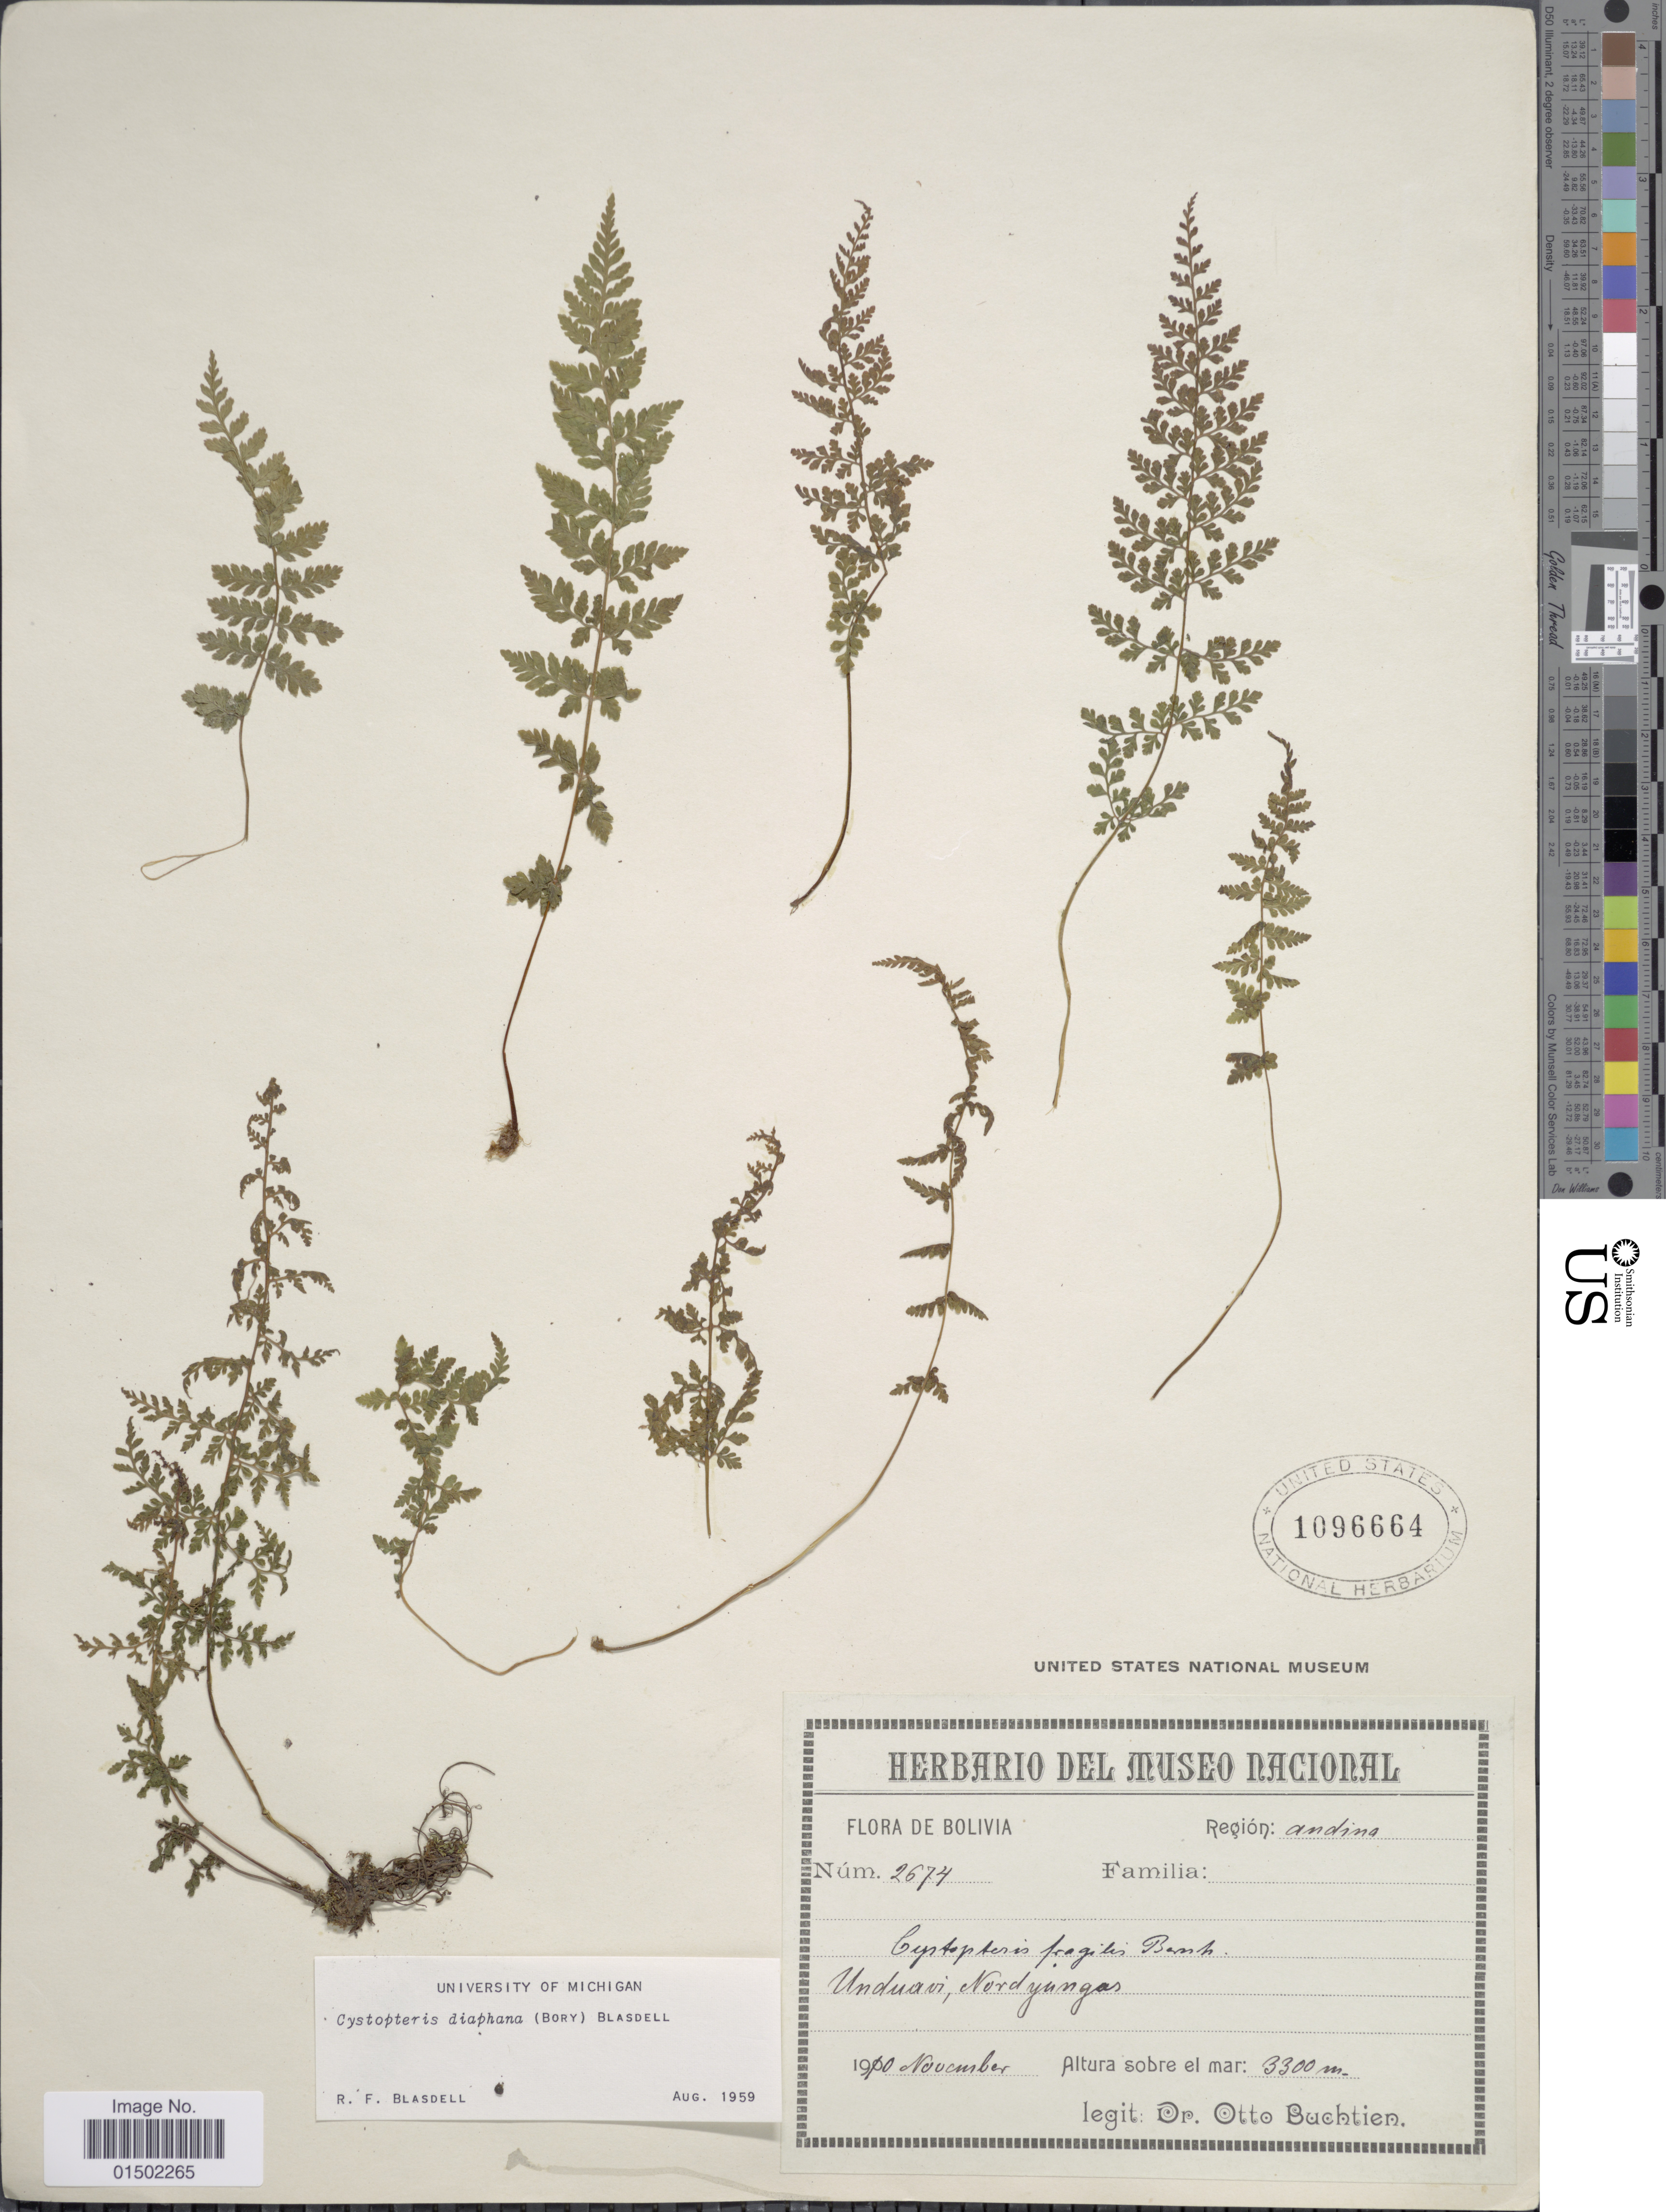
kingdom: Plantae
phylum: Tracheophyta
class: Polypodiopsida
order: Polypodiales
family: Cystopteridaceae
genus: Cystopteris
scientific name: Cystopteris diaphana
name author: (Bory) Blasdell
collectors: O. Buchtien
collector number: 2674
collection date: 1910-11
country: Bolivia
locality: Andina. Unduavi, Nordyungas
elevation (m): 3300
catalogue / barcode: US 1096664